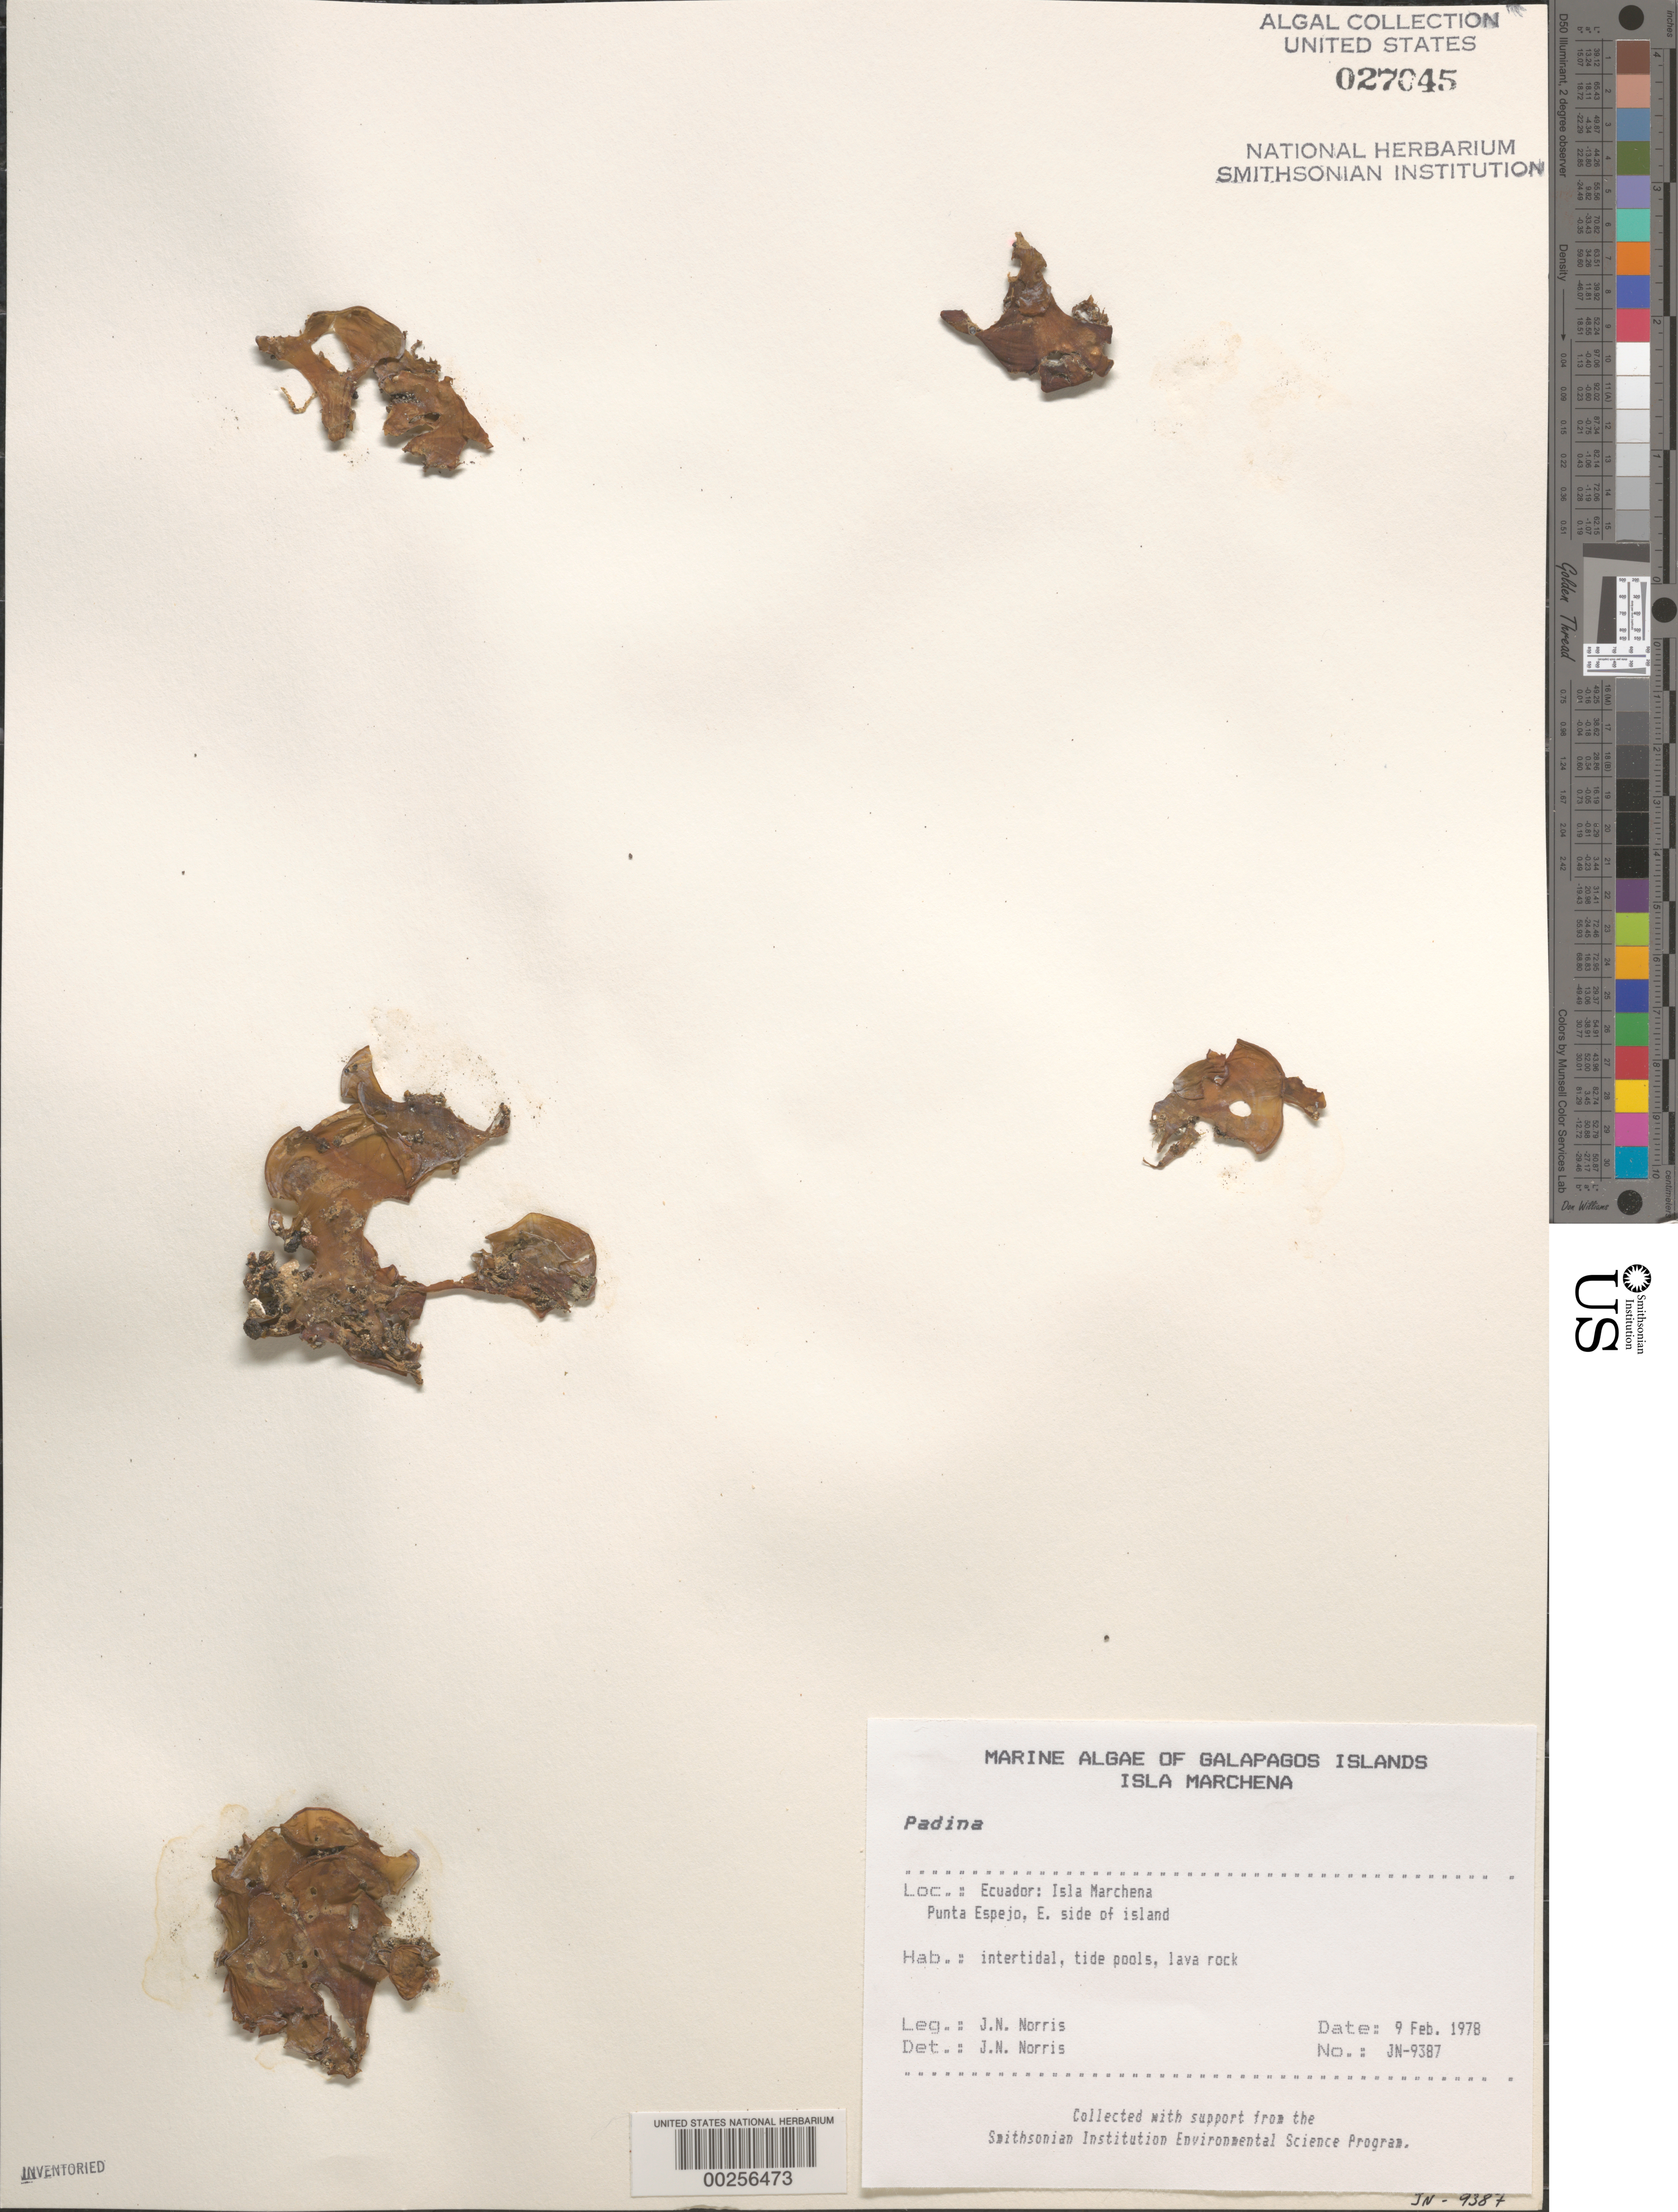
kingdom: Chromista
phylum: Ochrophyta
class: Phaeophyceae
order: Dictyotales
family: Dictyotaceae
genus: Padina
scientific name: Padina sp.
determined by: Norris, James N.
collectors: J. N. Norris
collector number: JN-9387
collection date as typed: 09 Feb 1978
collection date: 1978-02-09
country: Ecuador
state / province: Colón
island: Marchena [Bindloe]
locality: Punta Espejo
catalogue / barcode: US 27045